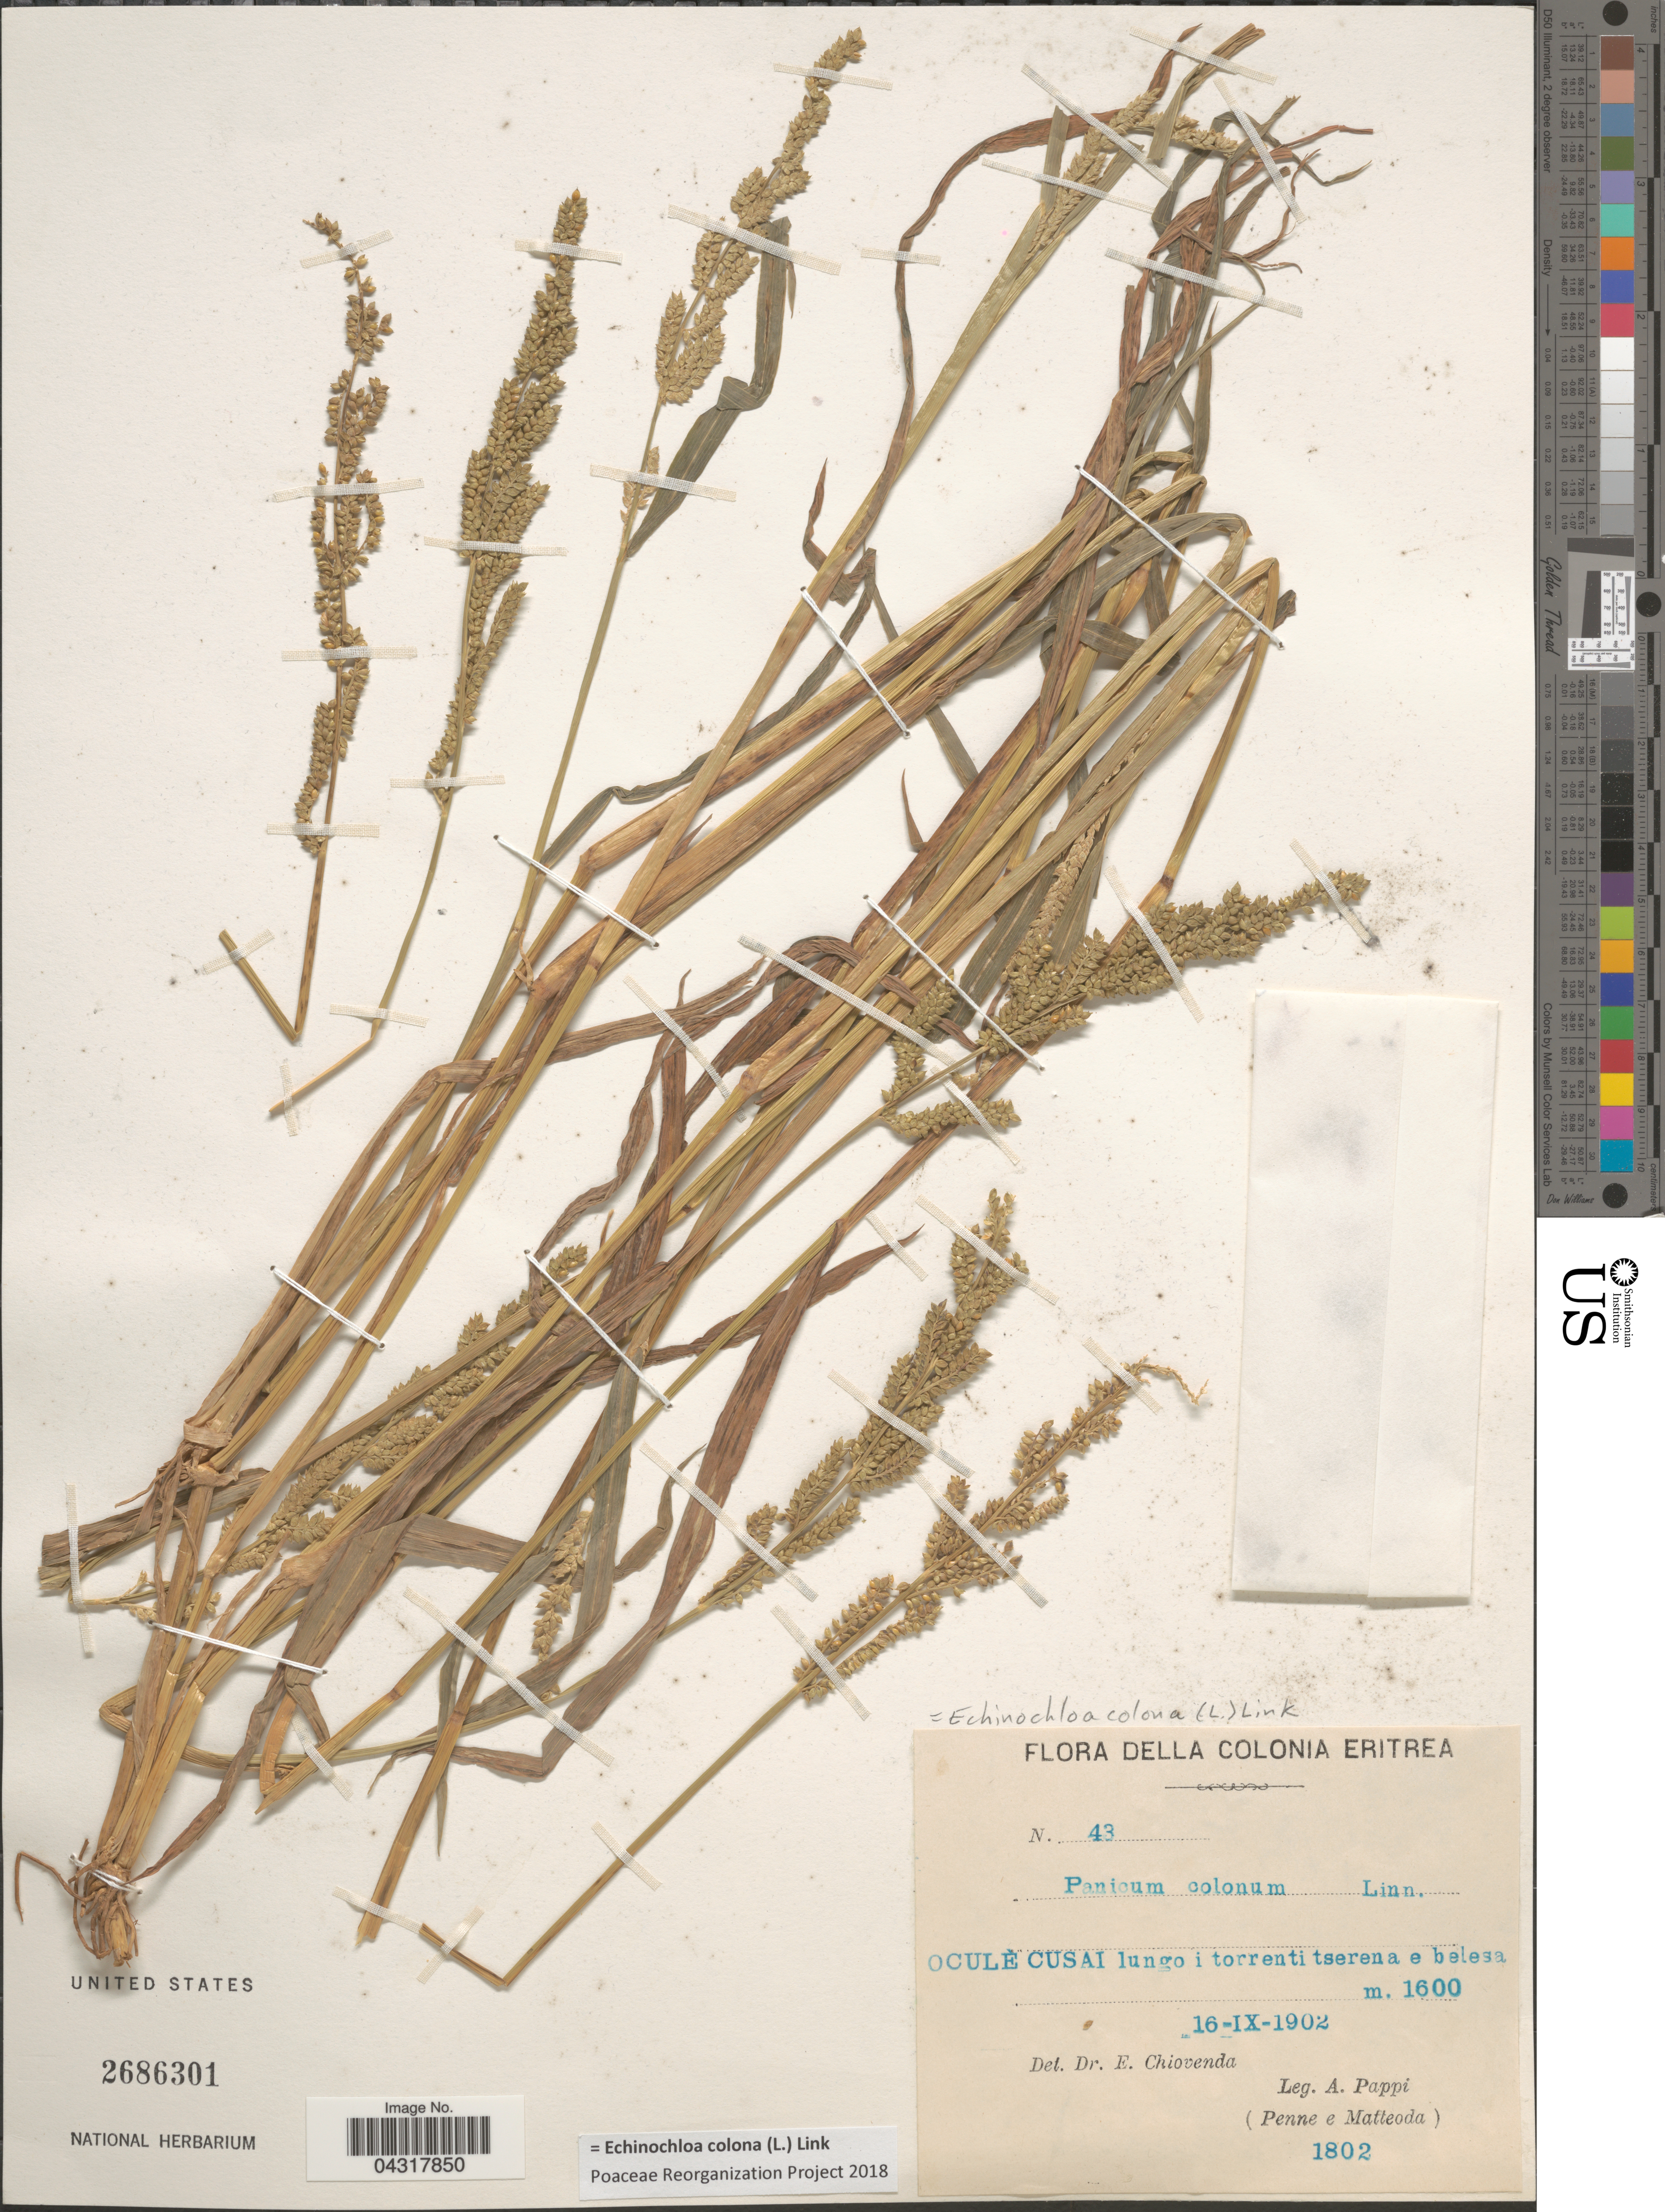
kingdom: Plantae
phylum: Tracheophyta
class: Liliopsida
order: Poales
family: Poaceae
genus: Echinochloa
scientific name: Echinochloa colona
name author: (L.) Link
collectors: A. Pappi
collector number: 43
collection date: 1902-09-16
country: Eritrea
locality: Della Colonia Eritrea. Oculè Cusai lungo i torrenti tserena e belesa. Penne e Matteoda.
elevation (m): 1600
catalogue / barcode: US 2686301